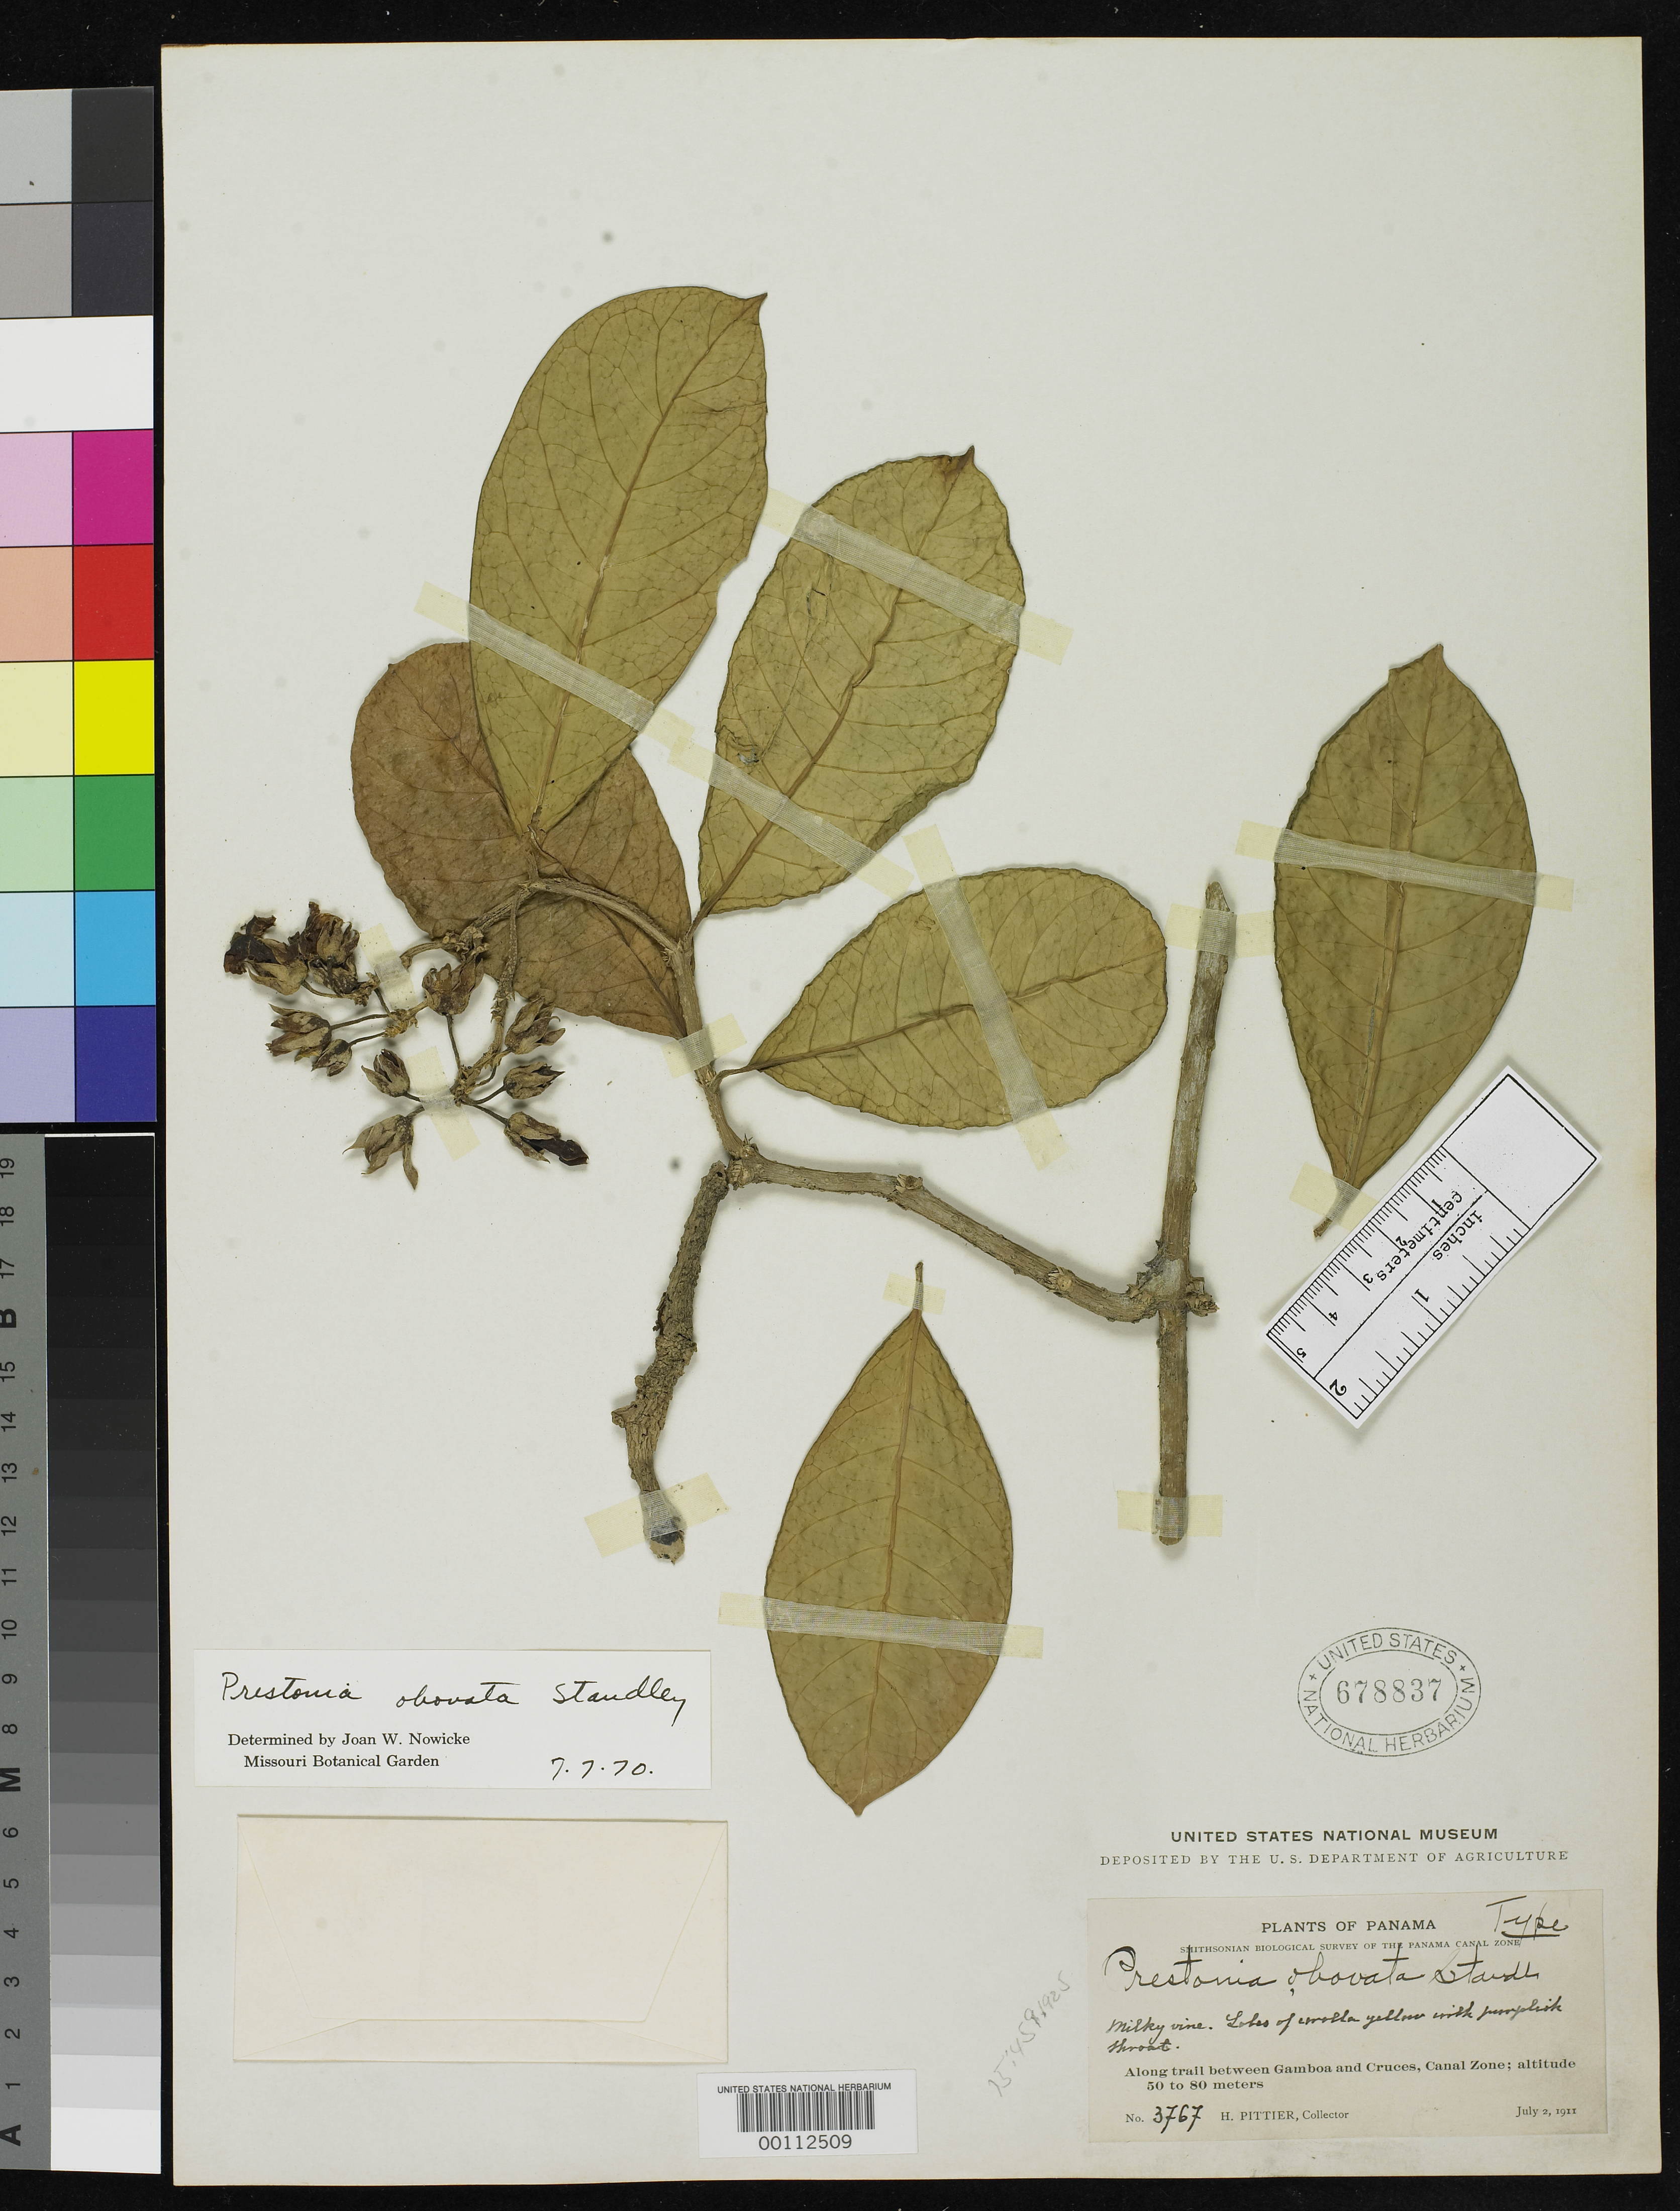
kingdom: Plantae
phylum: Tracheophyta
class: Magnoliopsida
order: Gentianales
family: Apocynaceae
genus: Prestonia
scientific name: Prestonia obovata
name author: Standl.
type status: Holotype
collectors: H. F. Pittier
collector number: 3767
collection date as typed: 02 Jul 1911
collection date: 1911-07-02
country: Panama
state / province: Colón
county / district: Canal Zone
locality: Between Gamboa and Cruces.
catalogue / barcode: US 678837